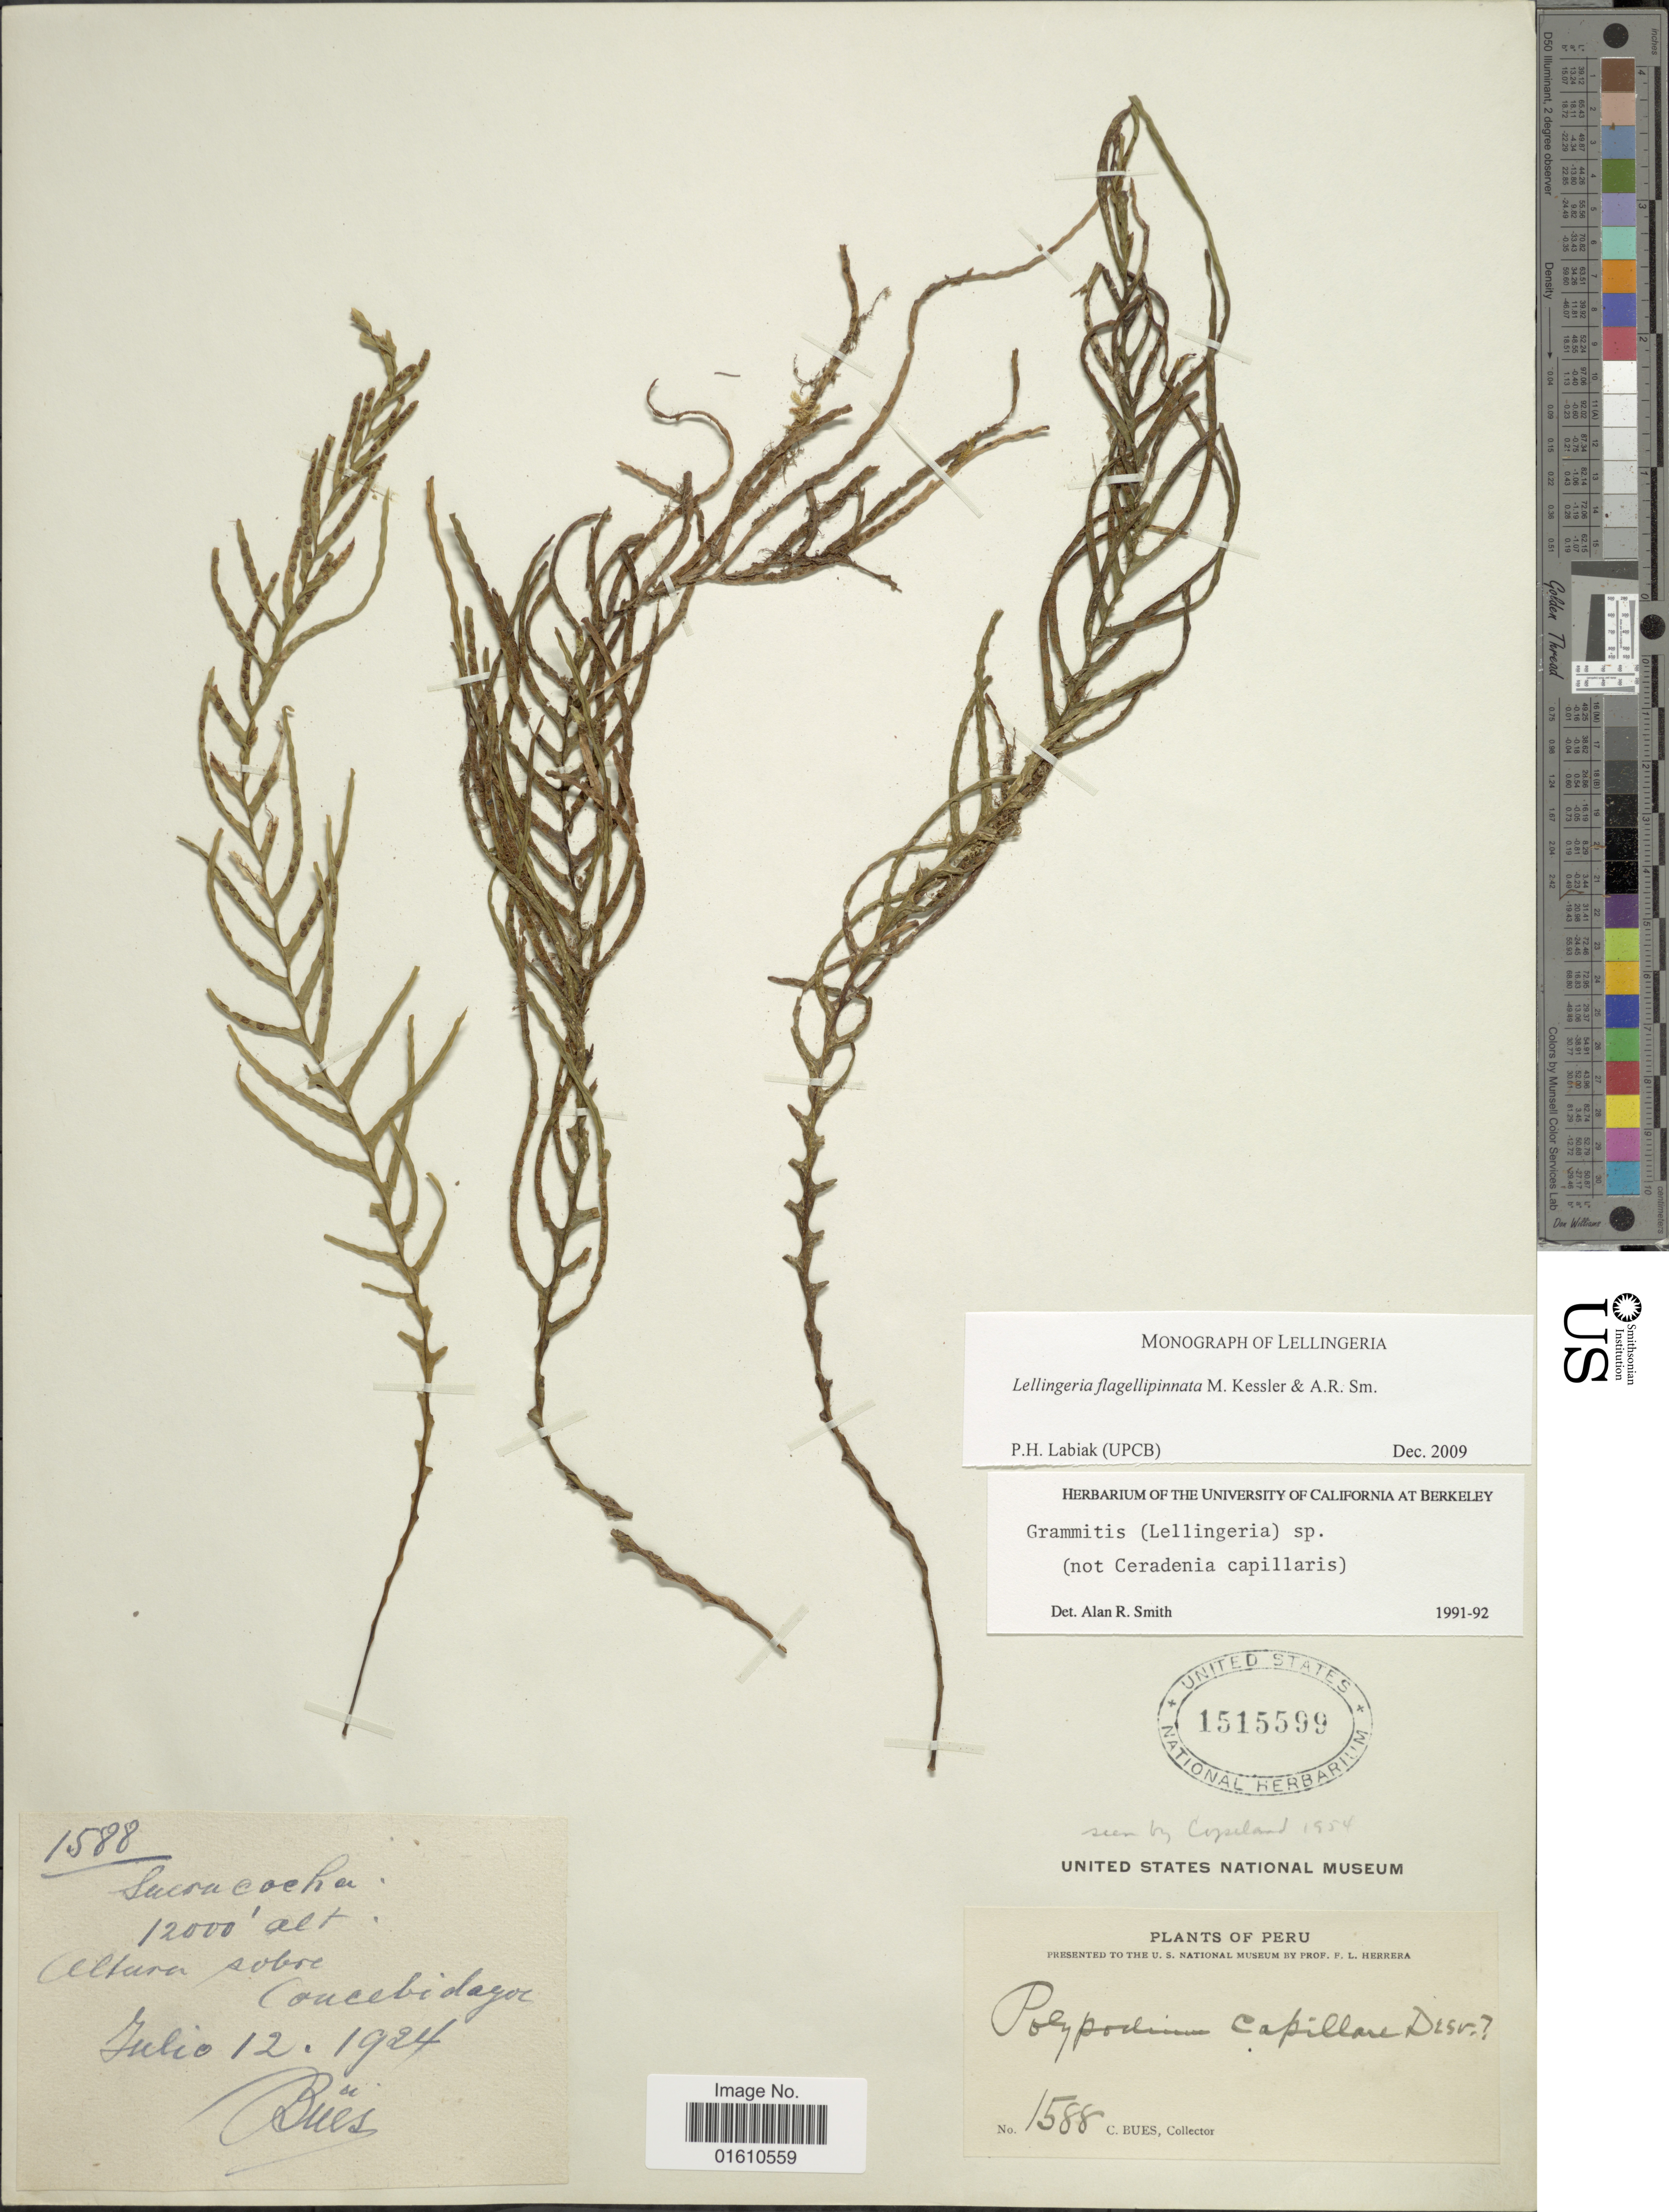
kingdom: Plantae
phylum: Tracheophyta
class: Polypodiopsida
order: Polypodiales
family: Polypodiaceae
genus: Lellingeria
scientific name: Lellingeria flagellipinnata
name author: M. Kessler & A.R. Sm.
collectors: C. Bues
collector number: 1588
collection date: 1924-07-12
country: Peru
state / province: Cusco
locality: Sucracocha. Altura sobre, Concebidayoc.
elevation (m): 3658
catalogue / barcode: US 1515599